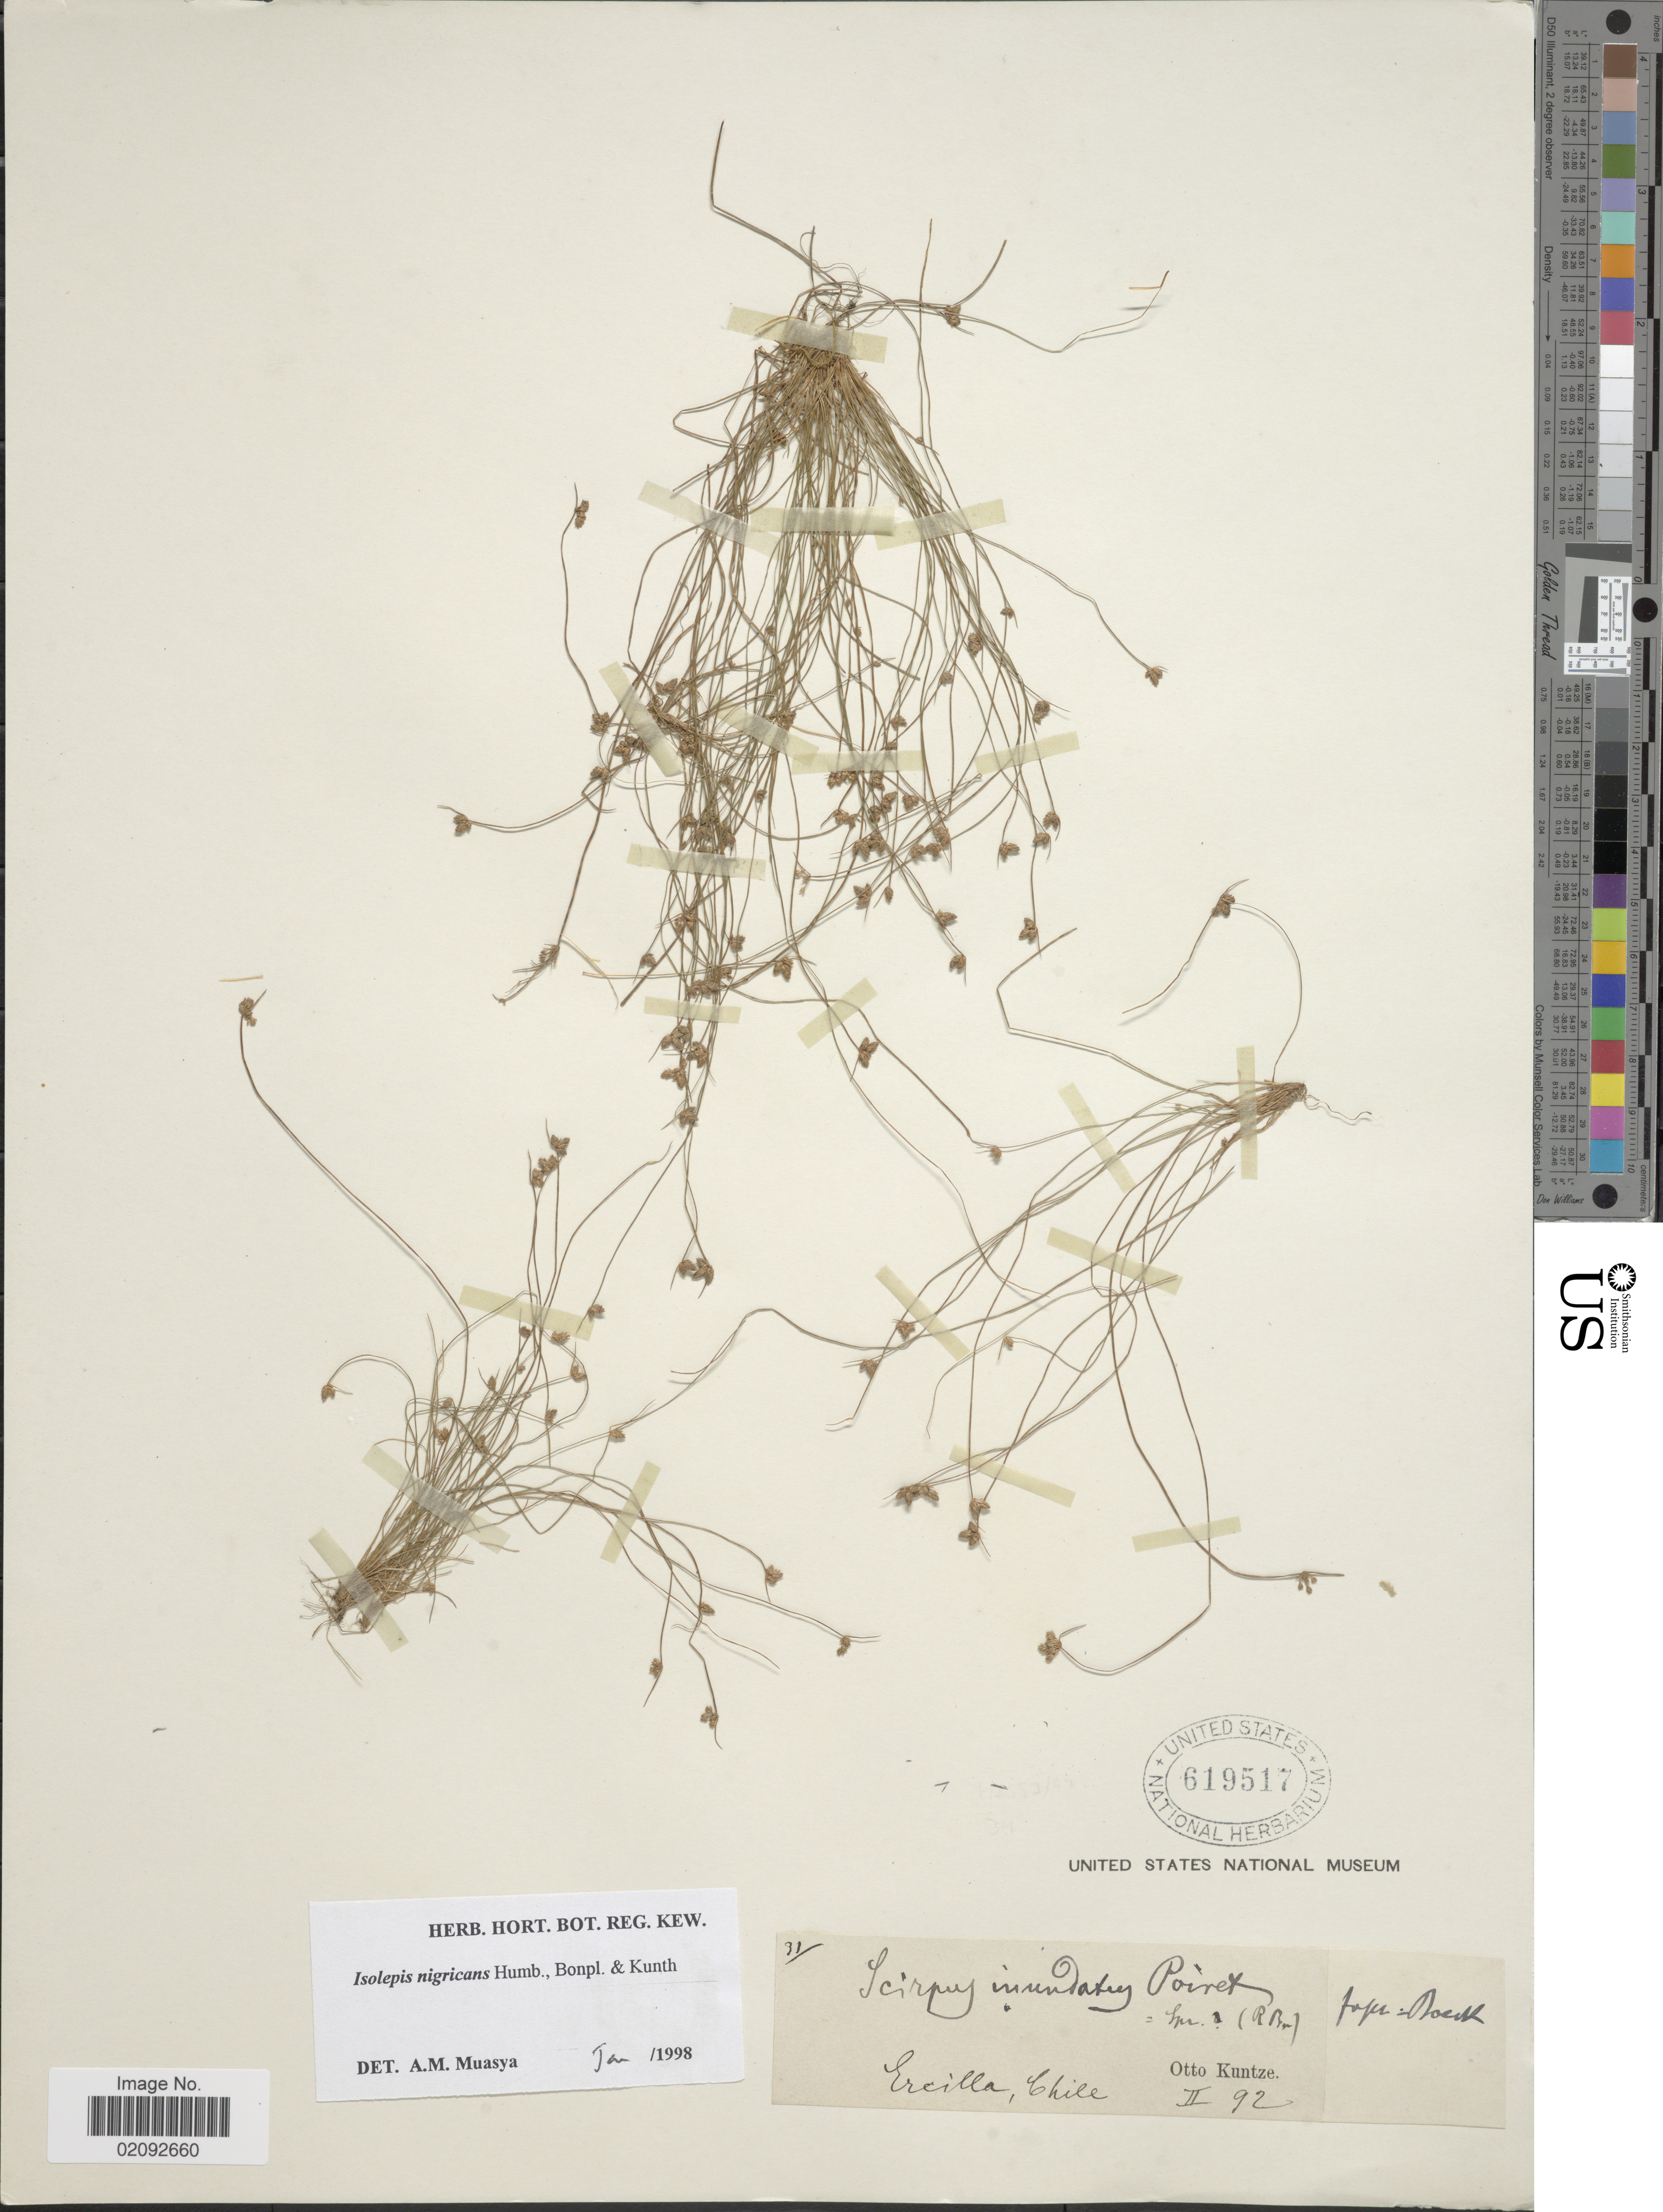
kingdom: Plantae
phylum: Tracheophyta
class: Liliopsida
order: Poales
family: Cyperaceae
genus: Isolepis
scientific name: Isolepis nigricans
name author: Kunth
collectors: C.E.O. Kuntze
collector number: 31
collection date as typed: Transcribed d/m/y: /2/92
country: Chile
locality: Ercilla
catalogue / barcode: US 619517